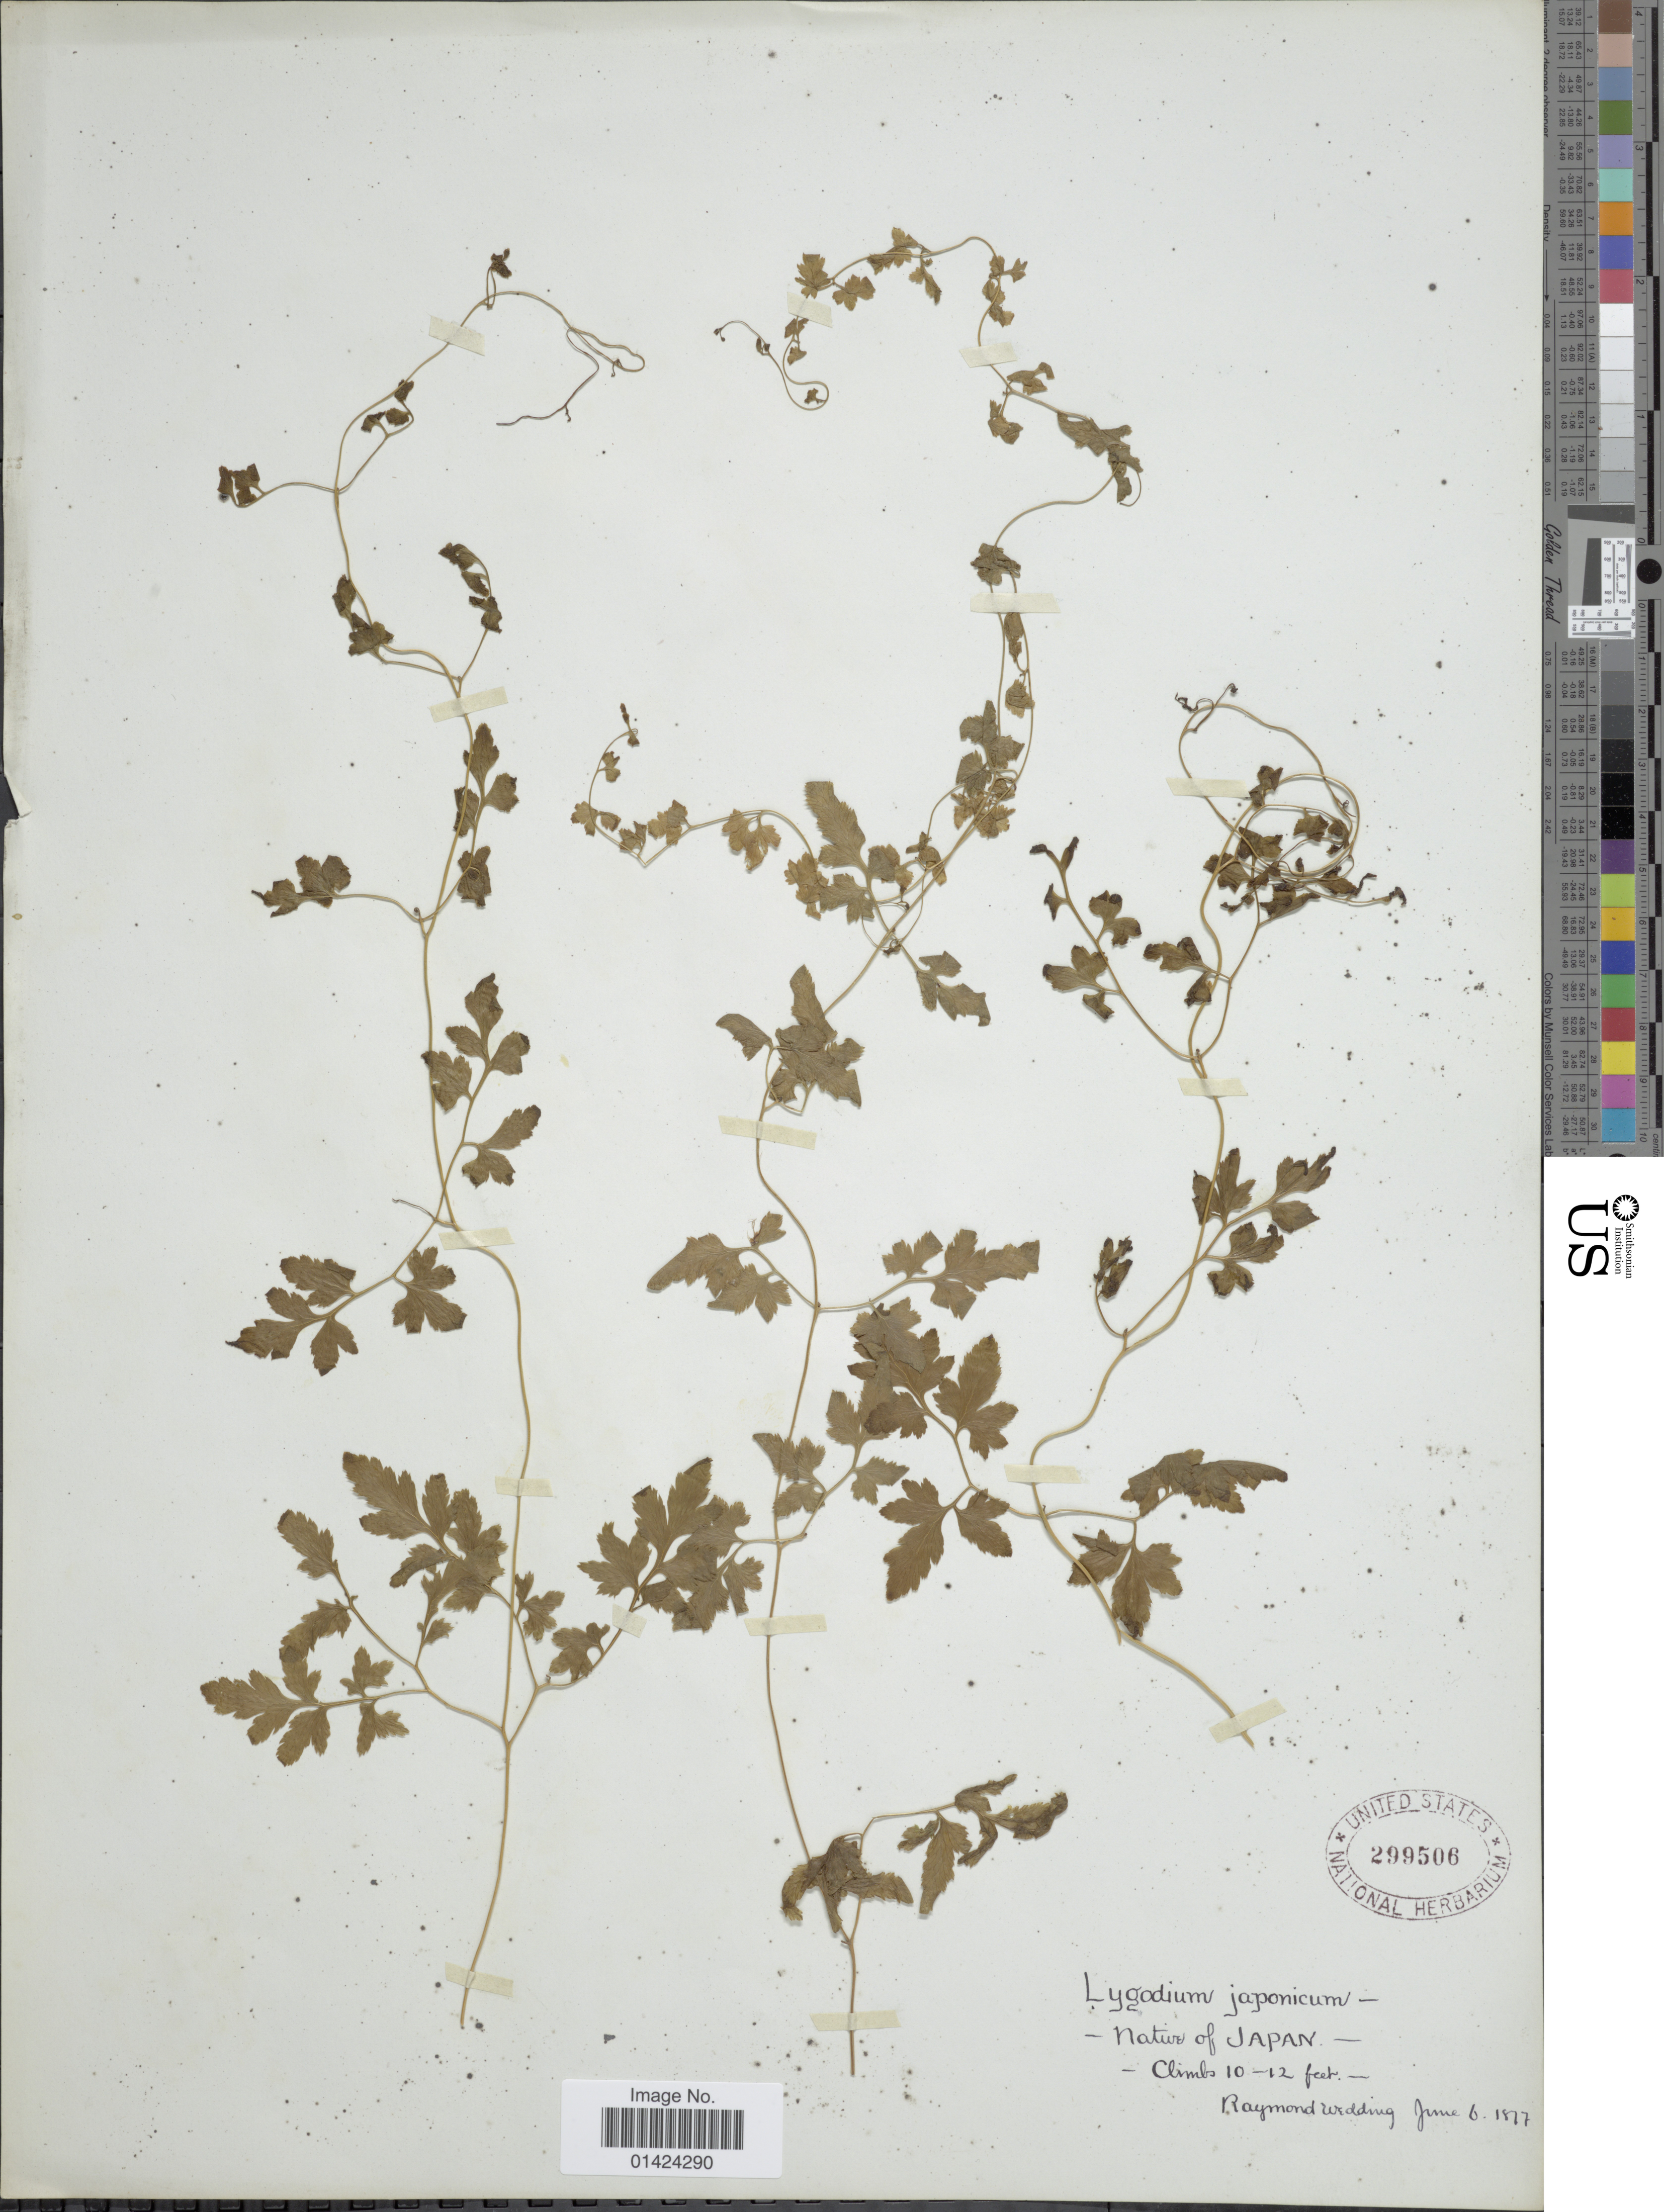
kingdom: Plantae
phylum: Tracheophyta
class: Polypodiopsida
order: Schizaeales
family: Lygodiaceae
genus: Lygodium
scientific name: Lygodium japonicum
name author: (Thunb.) Sw.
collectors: R. Wedding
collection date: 1817-06-06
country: Japan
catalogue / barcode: US 299506